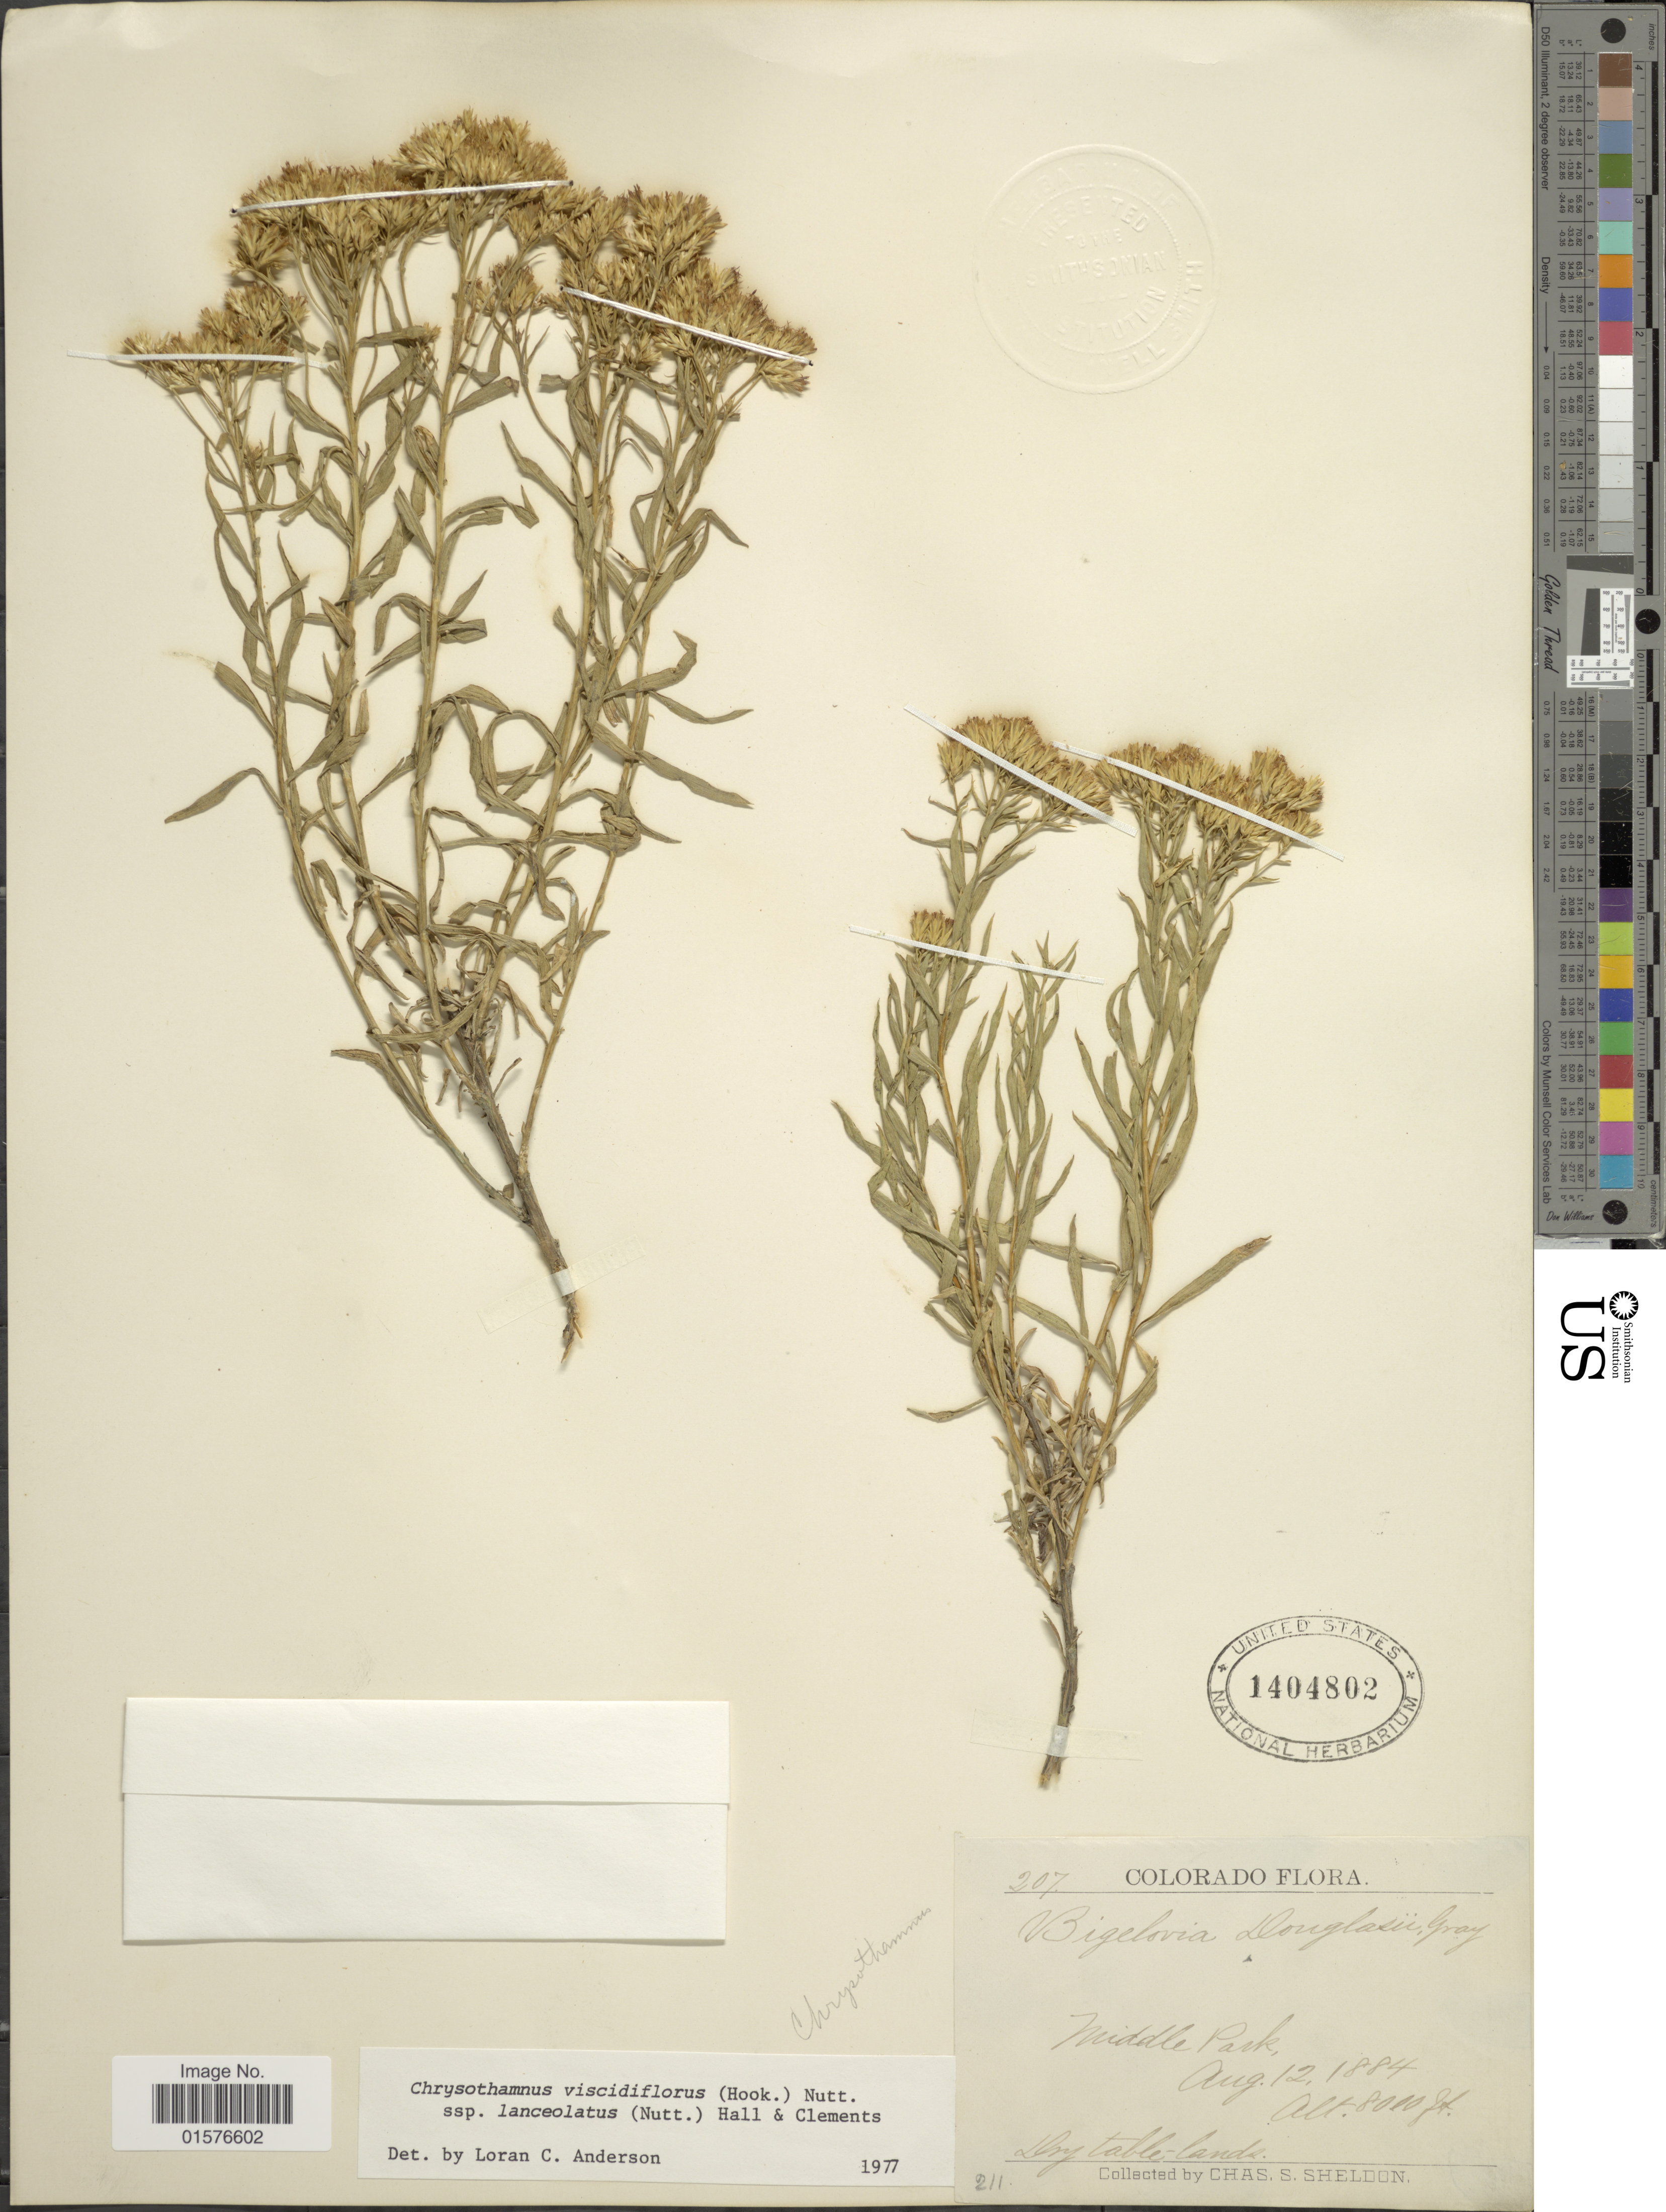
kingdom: Plantae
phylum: Tracheophyta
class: Magnoliopsida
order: Asterales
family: Asteraceae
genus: Chrysothamnus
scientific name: Chrysothamnus viscidiflorus subsp. lanceolatus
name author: (Nutt.) H.M. Hall & Clem.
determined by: Urbatsch, Lowell E., Curator (LSU), Louisiana State University (UNITED STATES)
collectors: C. S. Sheldon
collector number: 207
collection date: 1884-08-12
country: United States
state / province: Colorado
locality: Middle Park.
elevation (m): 2438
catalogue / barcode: US 1404802